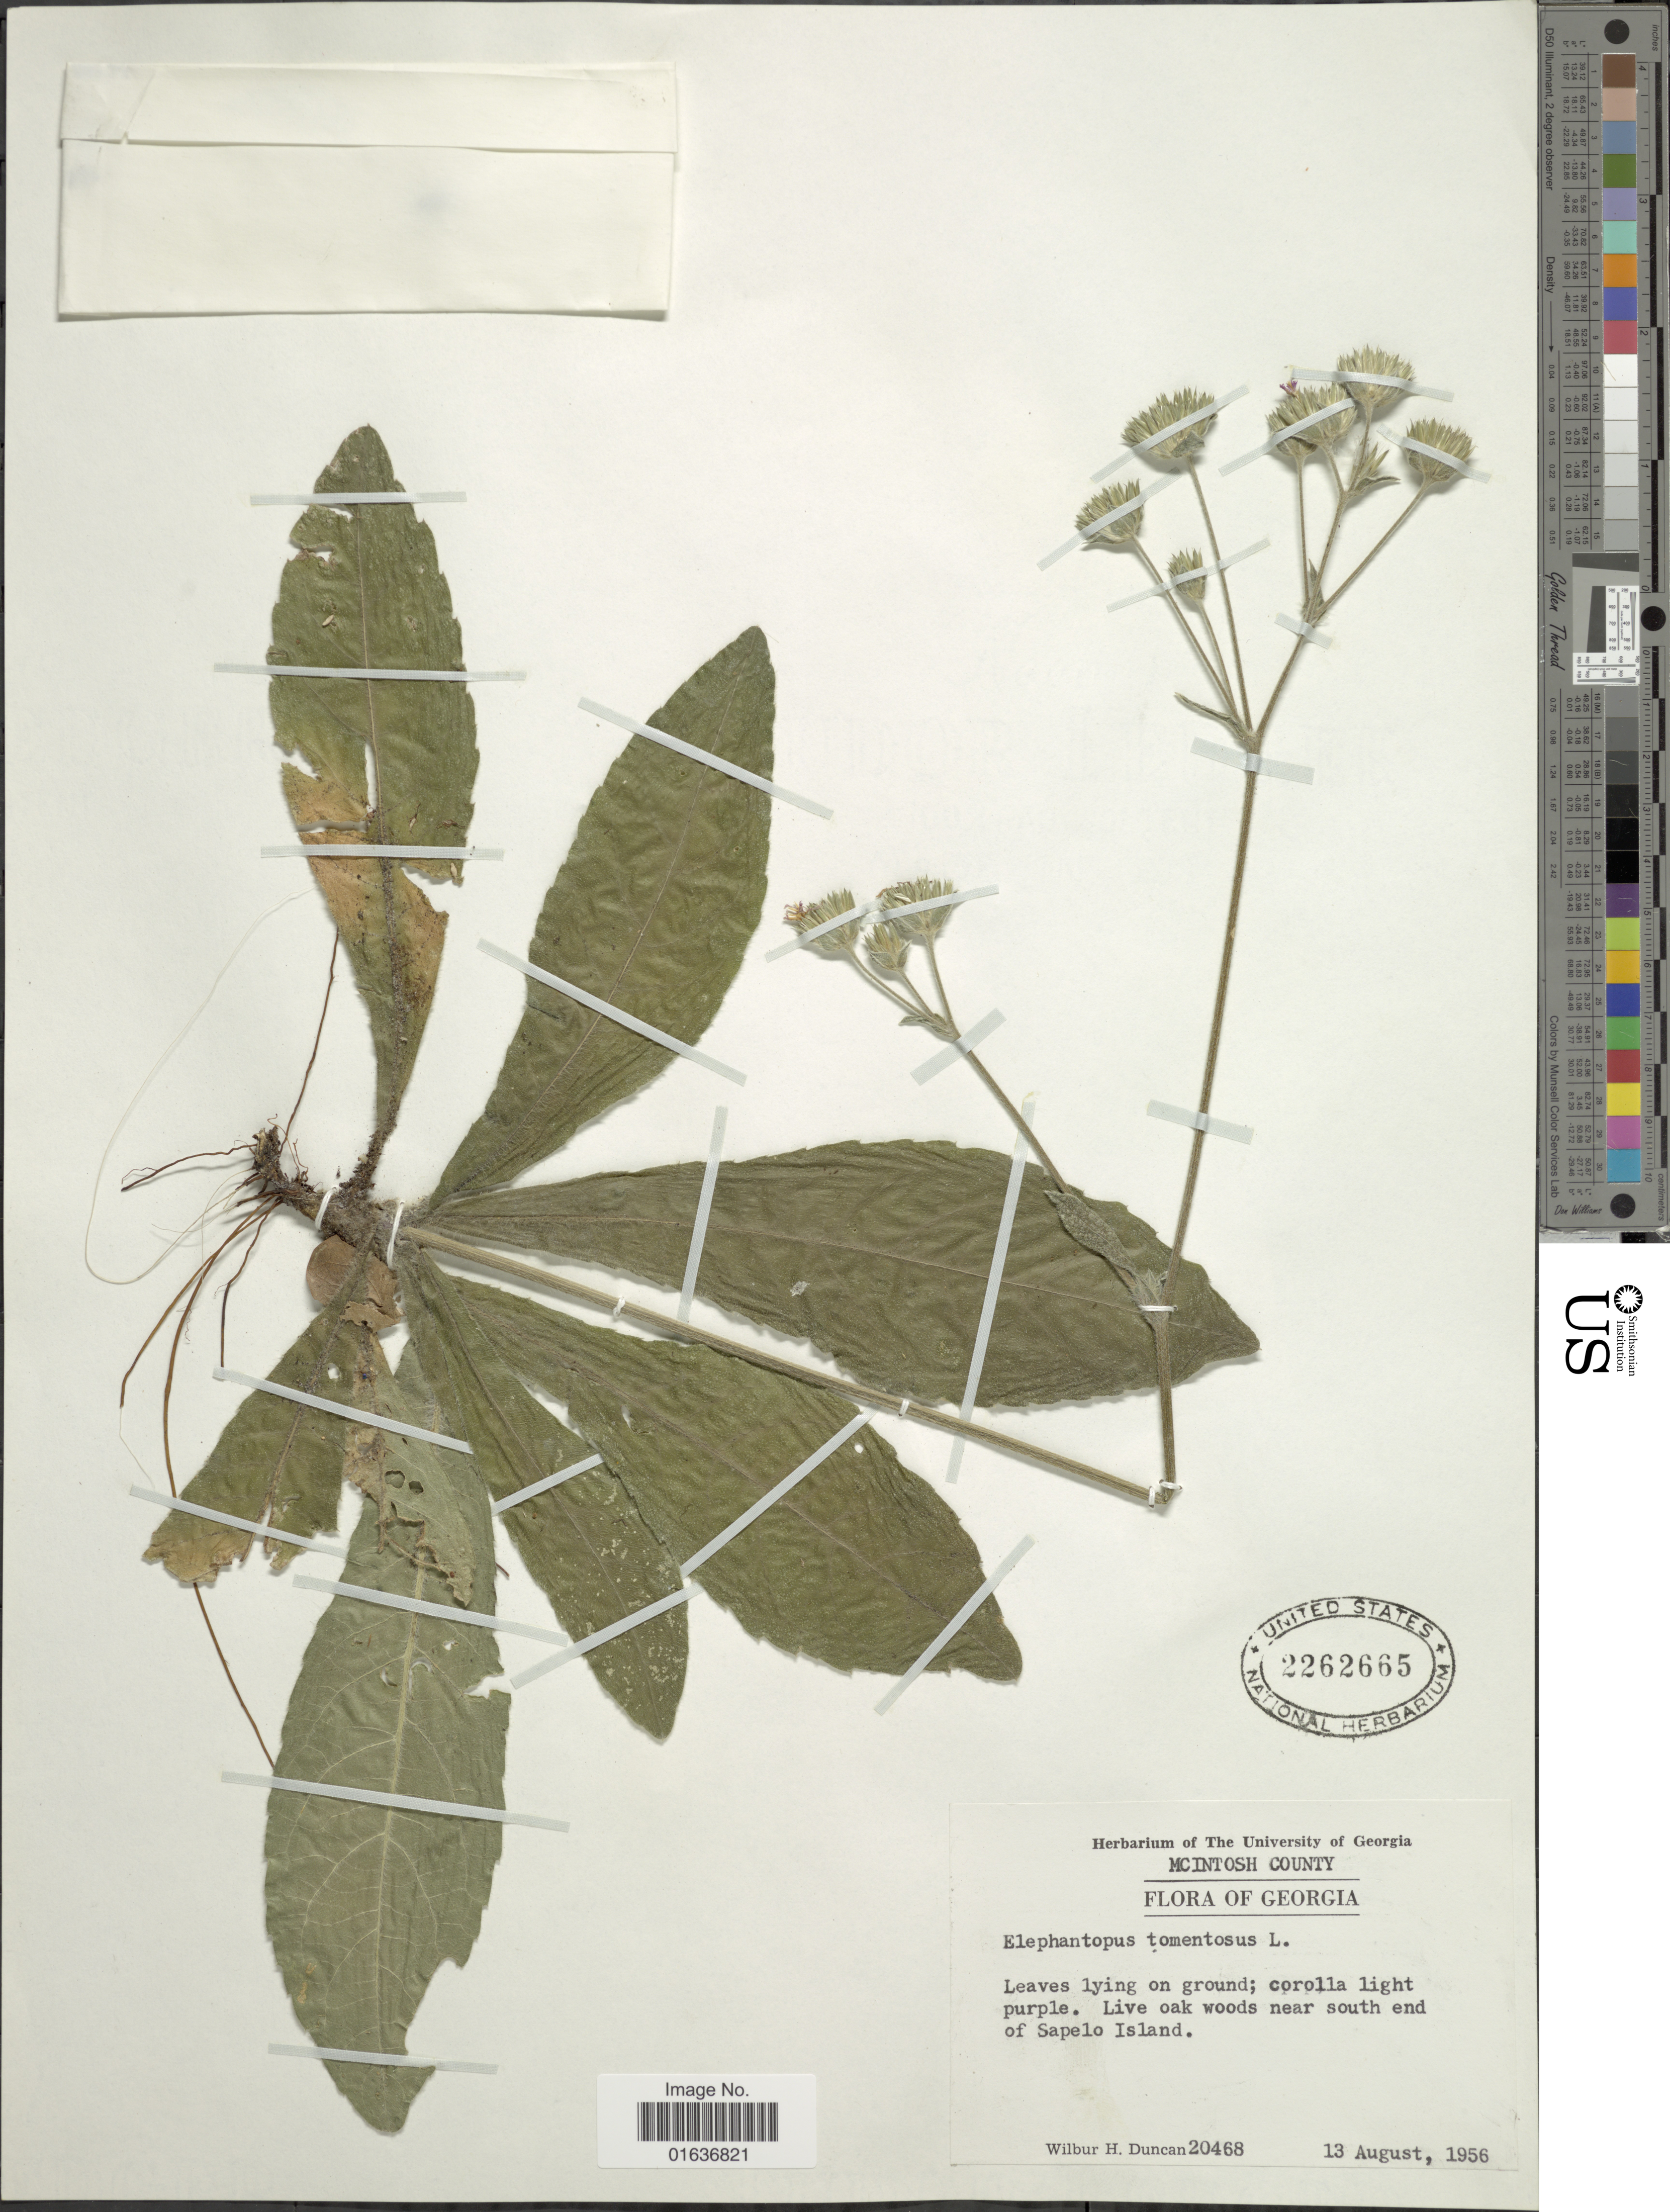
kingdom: Plantae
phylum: Tracheophyta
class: Magnoliopsida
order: Asterales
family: Asteraceae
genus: Elephantopus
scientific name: Elephantopus tomentosus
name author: L.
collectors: W. H. Duncan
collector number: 20468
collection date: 1956-08-13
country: United States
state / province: Georgia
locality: Mcintosh County, Live oak woods near South end of Sapelo Island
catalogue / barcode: US 2262665